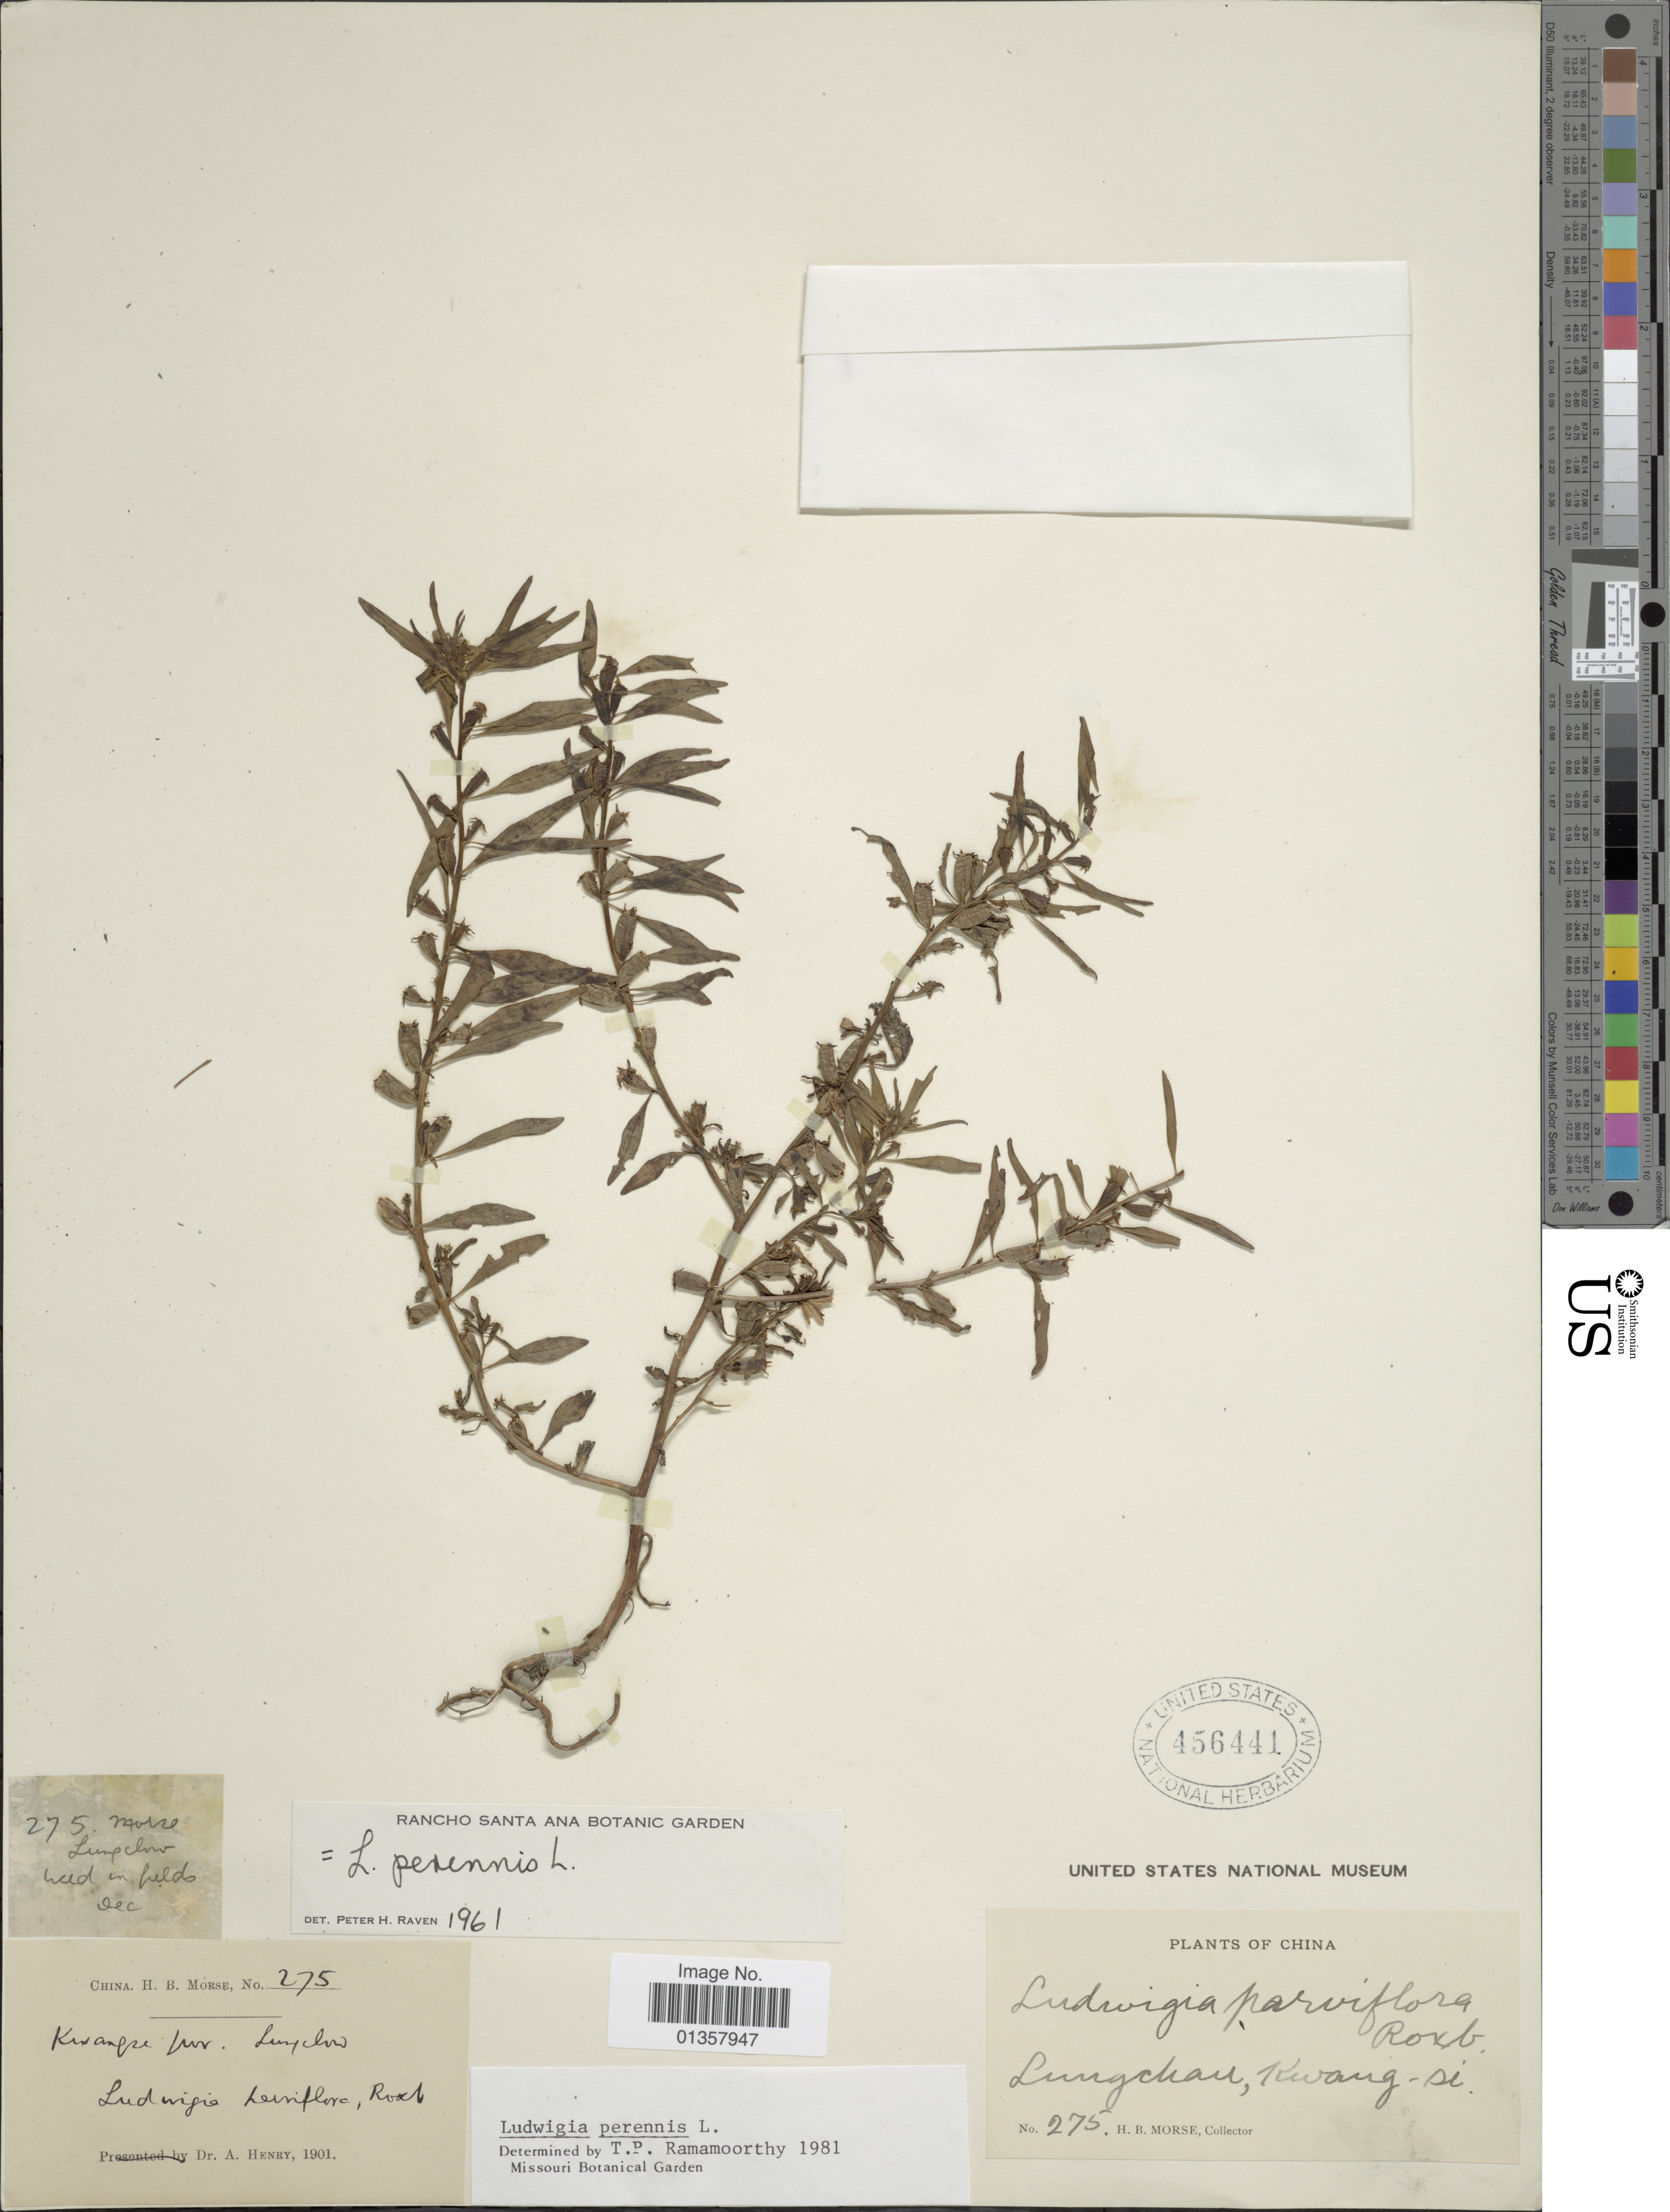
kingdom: Plantae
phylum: Tracheophyta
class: Magnoliopsida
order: Myrtales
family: Onagraceae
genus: Ludwigia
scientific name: Ludwigia perennis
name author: L.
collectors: H. Morse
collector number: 275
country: China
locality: Lungchau, Kwang-Di [interpreted]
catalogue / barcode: US 456441